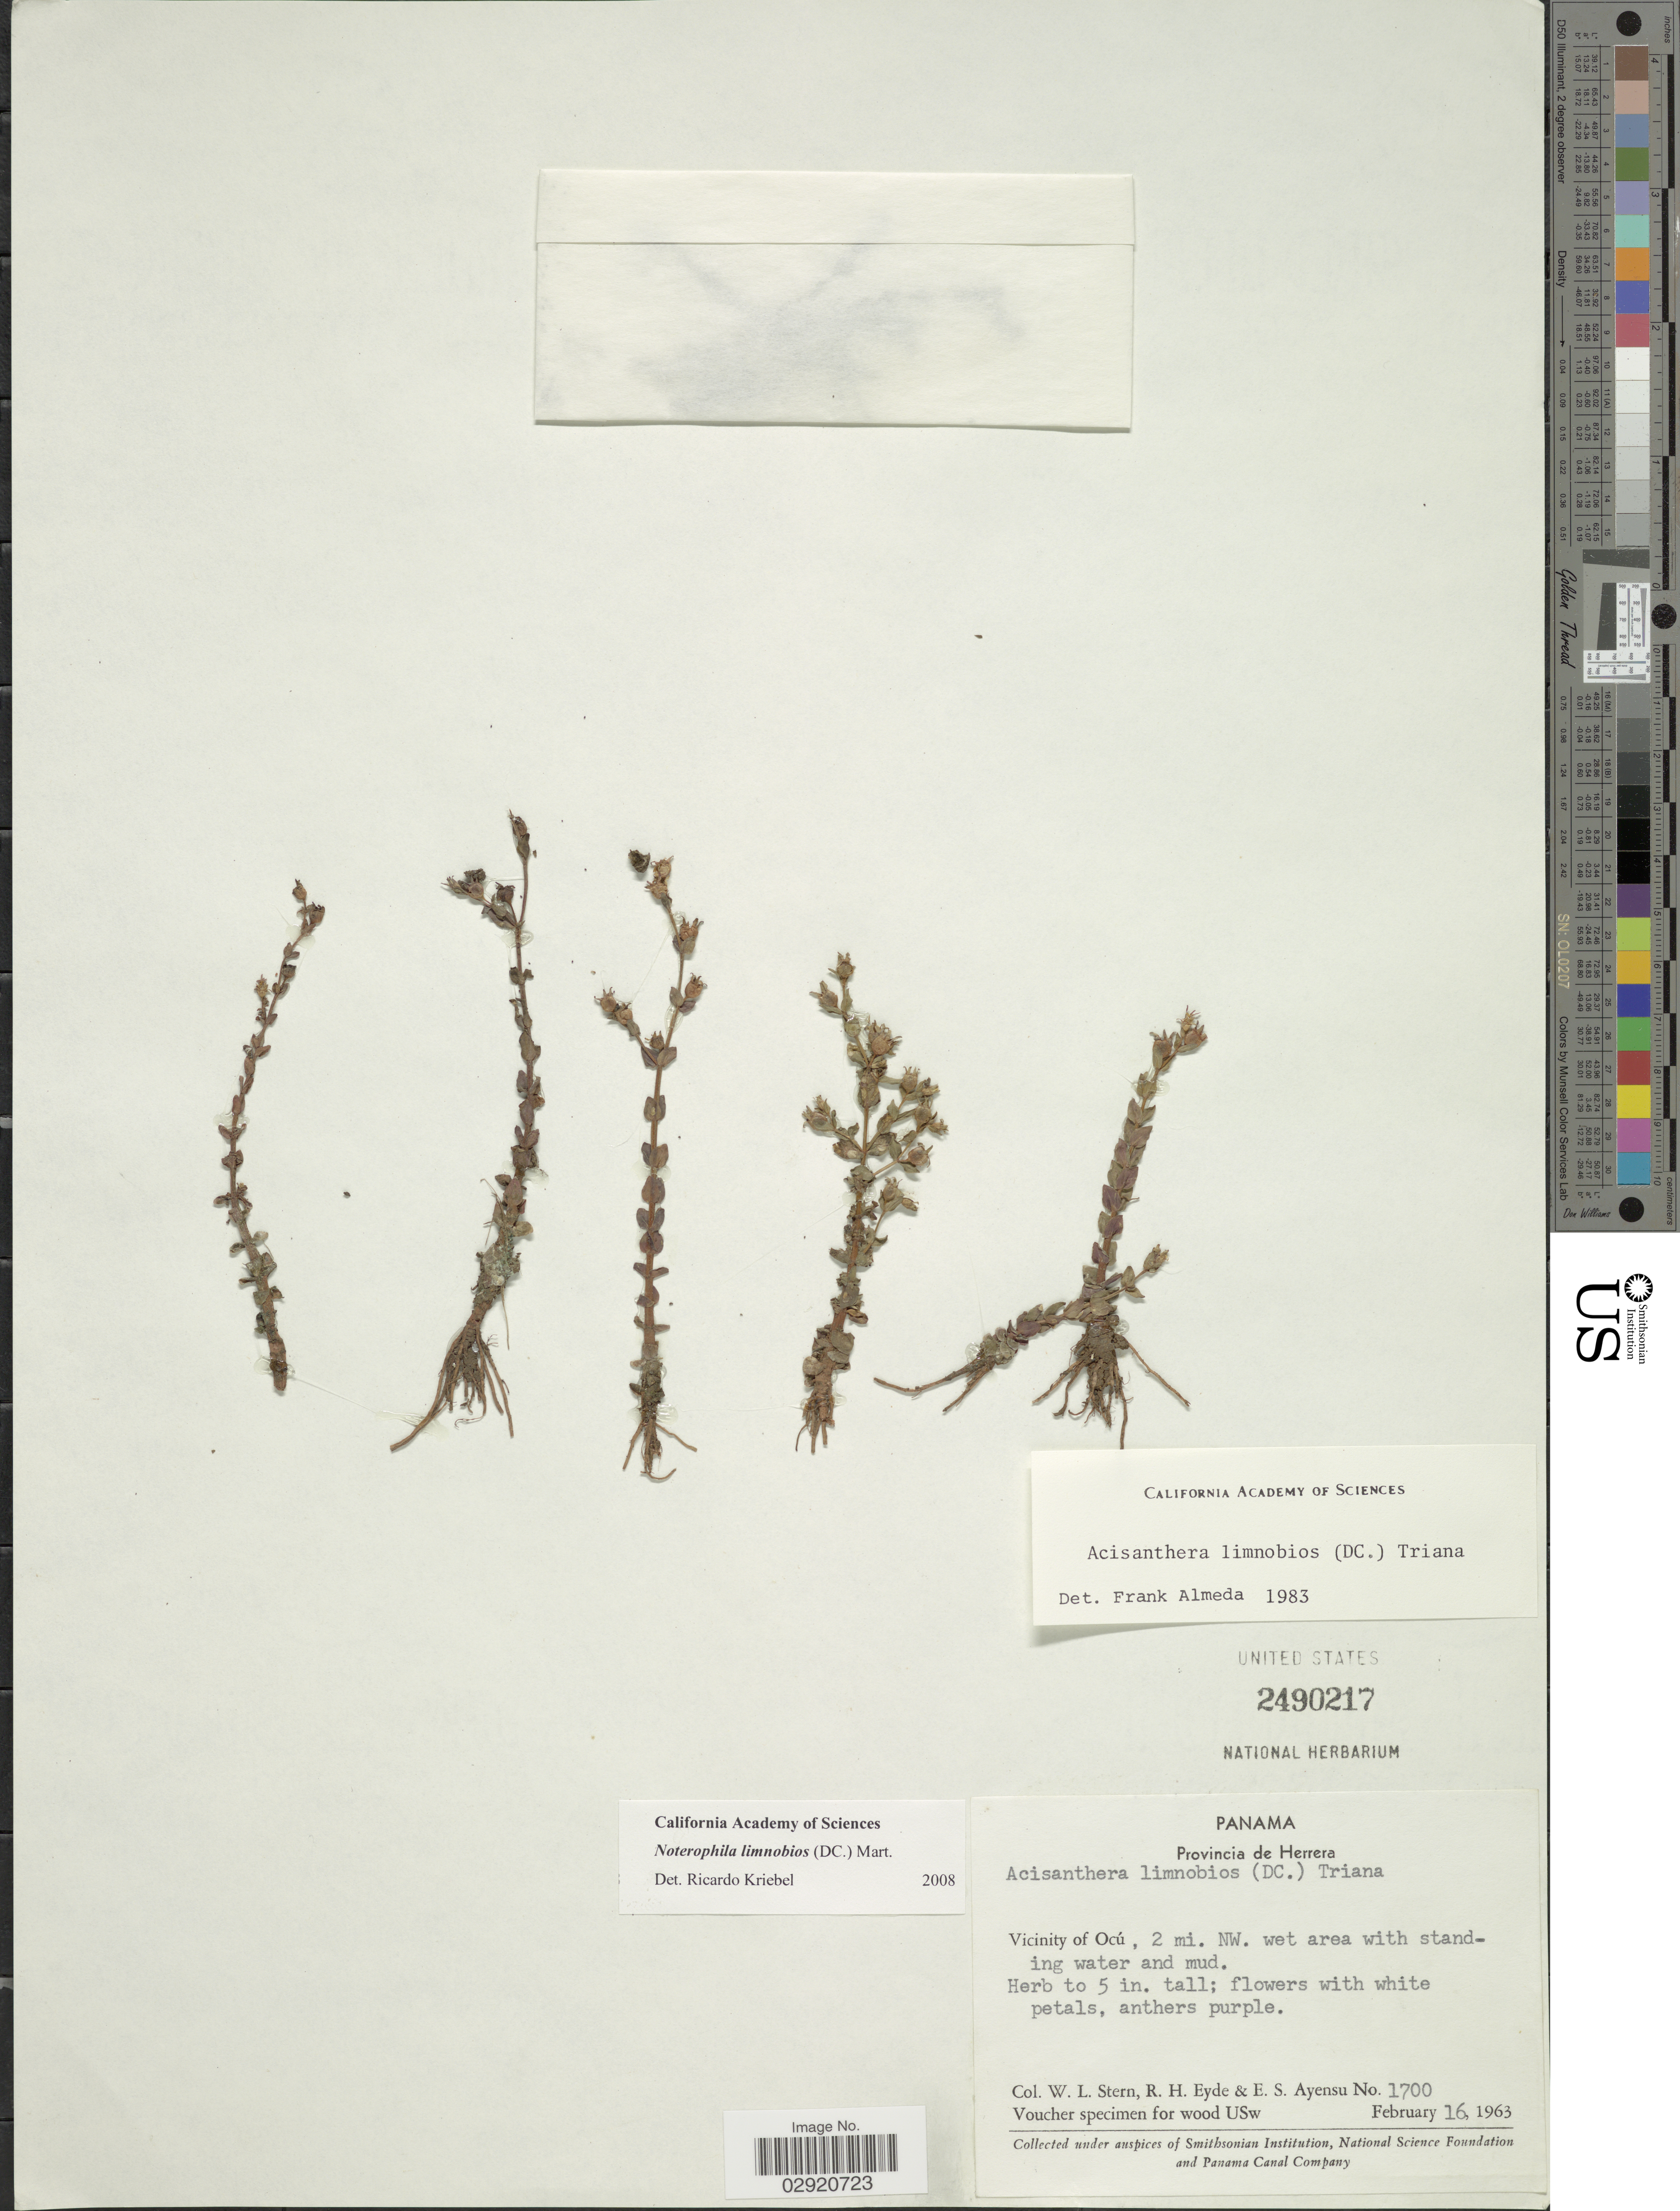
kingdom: Plantae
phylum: Tracheophyta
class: Magnoliopsida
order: Myrtales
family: Melastomataceae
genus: Noterophila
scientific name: Noterophila limnobios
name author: (DC.) Mart.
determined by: Kriebel, R.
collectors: W. L. Stern, R. H. Eyde & E. S. Ayensu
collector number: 1700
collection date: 1963-02-16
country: Panama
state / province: Herrera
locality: Vicinity of Ocú, 2 mi. NW.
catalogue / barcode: US 2490217